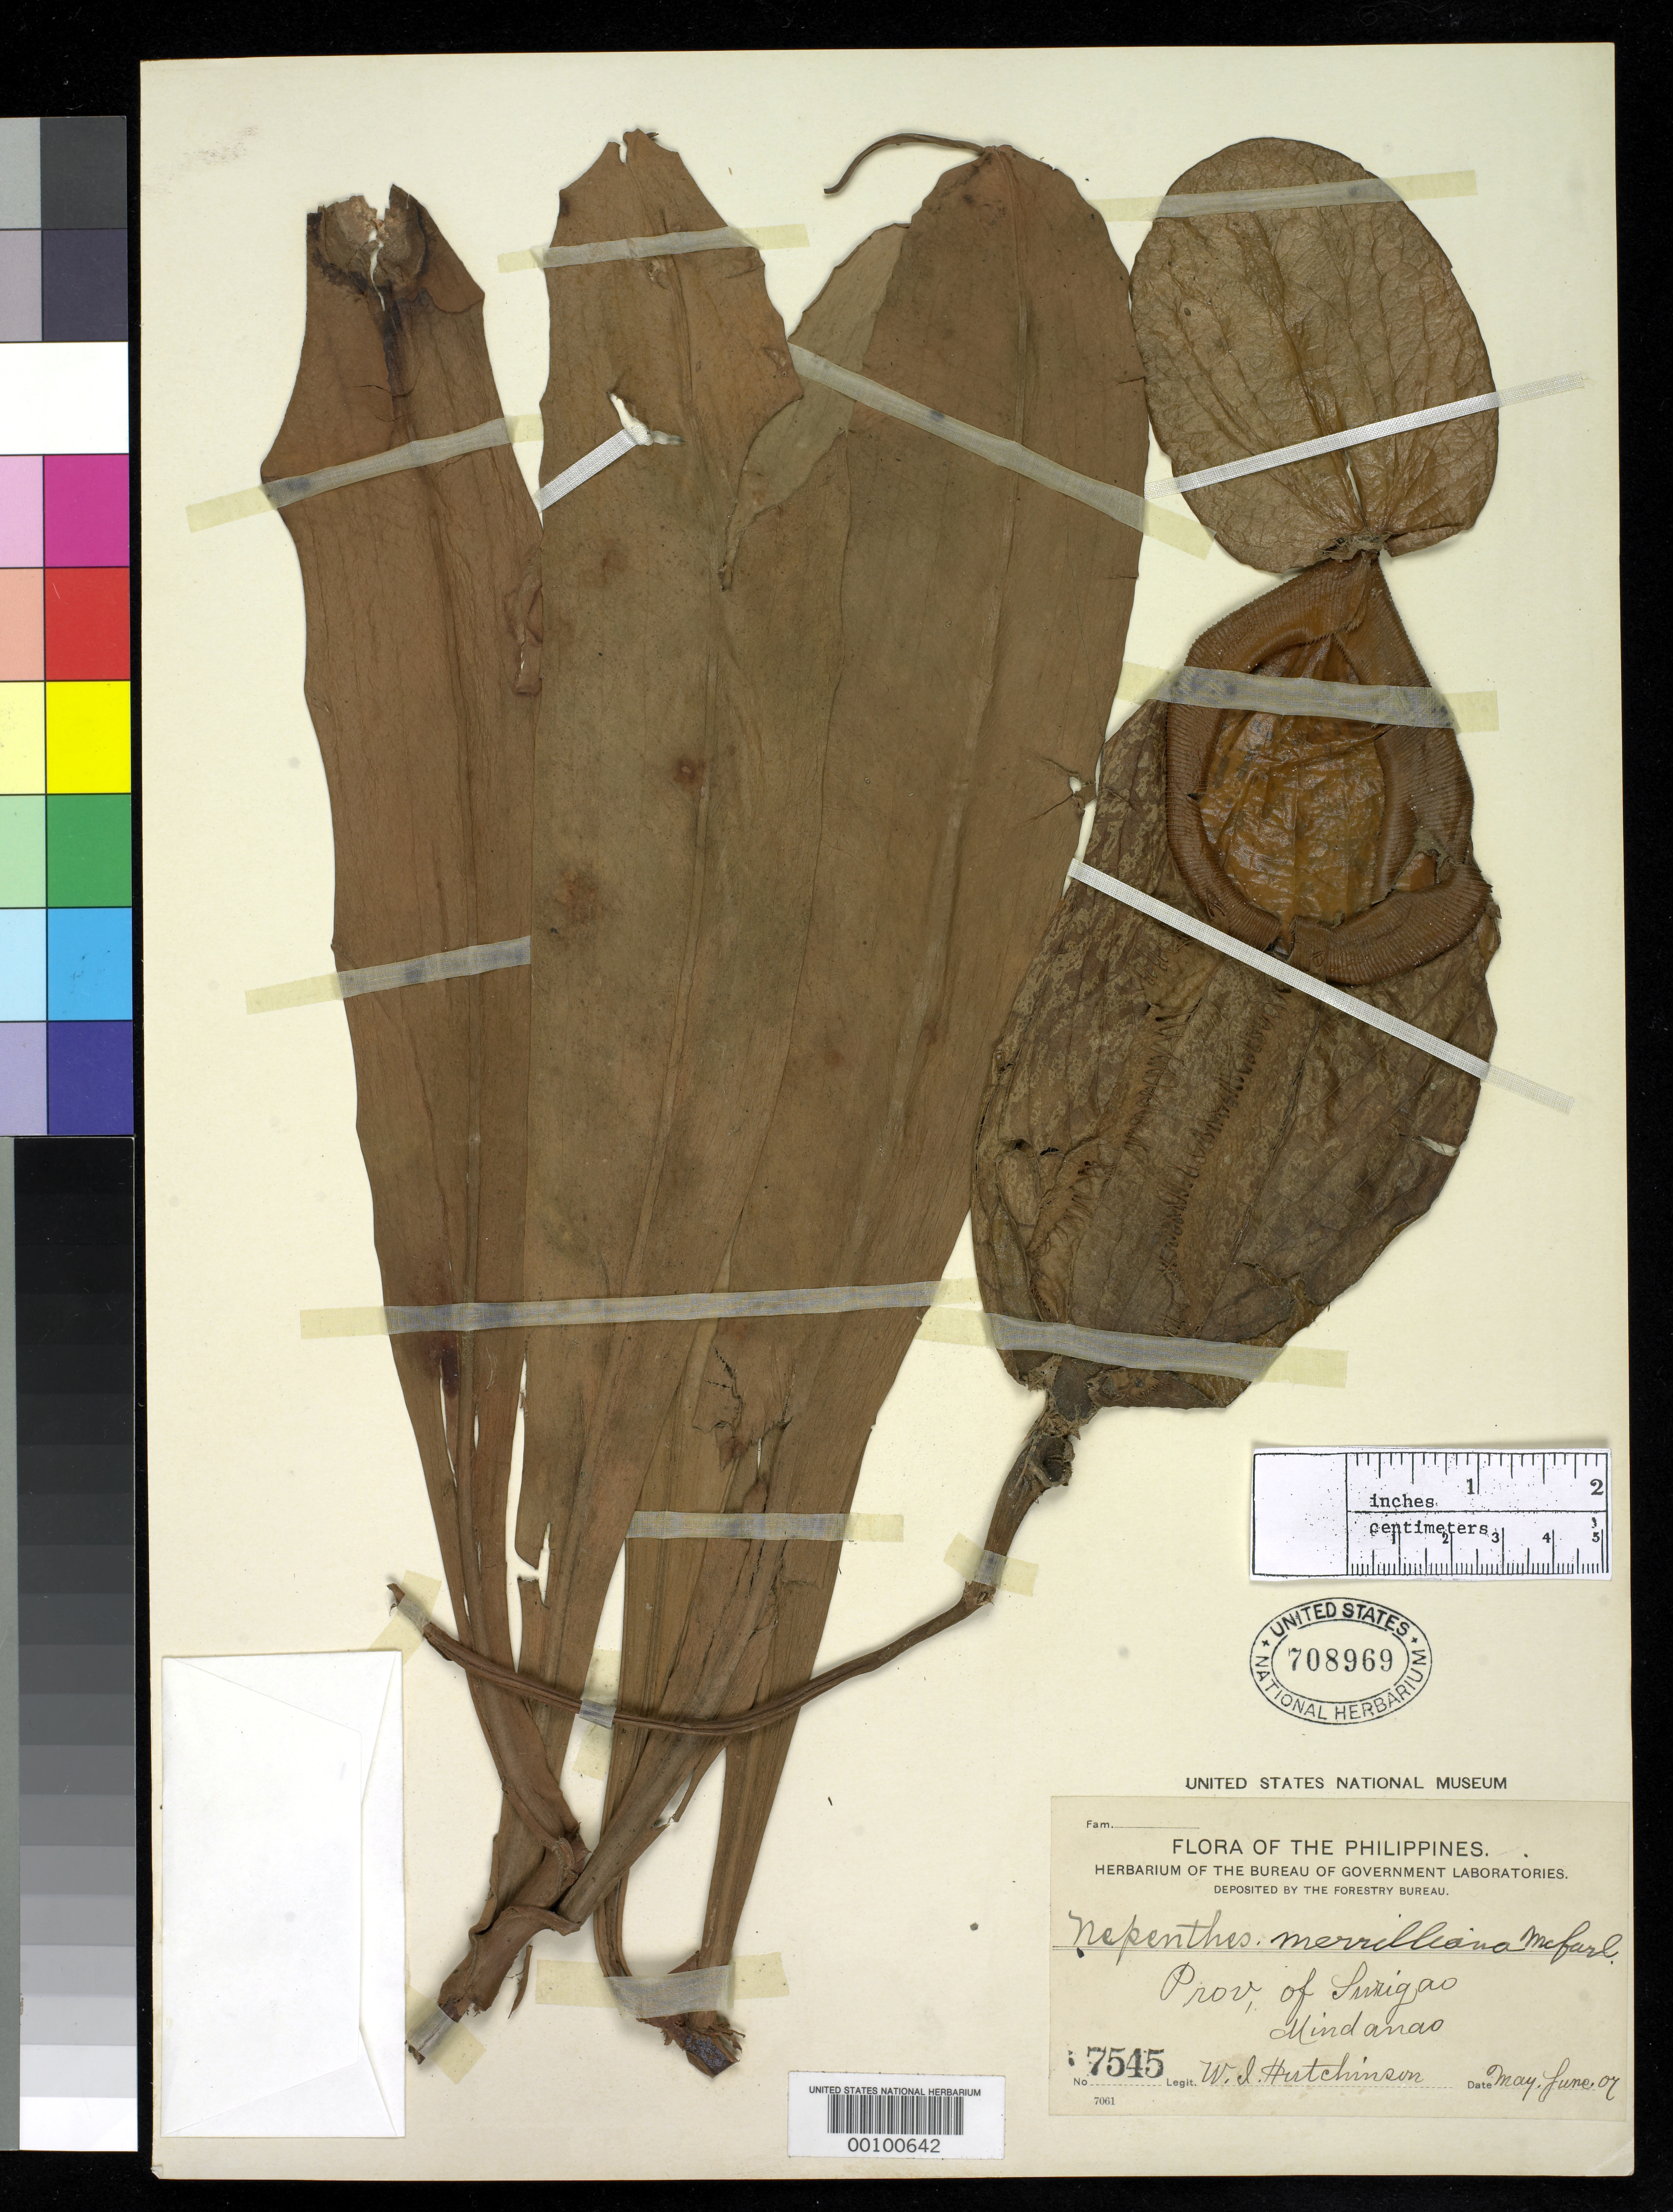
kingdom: Plantae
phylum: Tracheophyta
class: Magnoliopsida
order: Caryophyllales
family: Nepenthaceae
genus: Nepenthes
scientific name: Nepenthes merrilliana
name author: Macfarl.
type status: Type Collection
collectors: W. I. Hutchinson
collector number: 7545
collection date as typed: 1907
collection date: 1907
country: Philippines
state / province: Caraga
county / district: Surigao del Norte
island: Dinagat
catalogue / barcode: US 708969